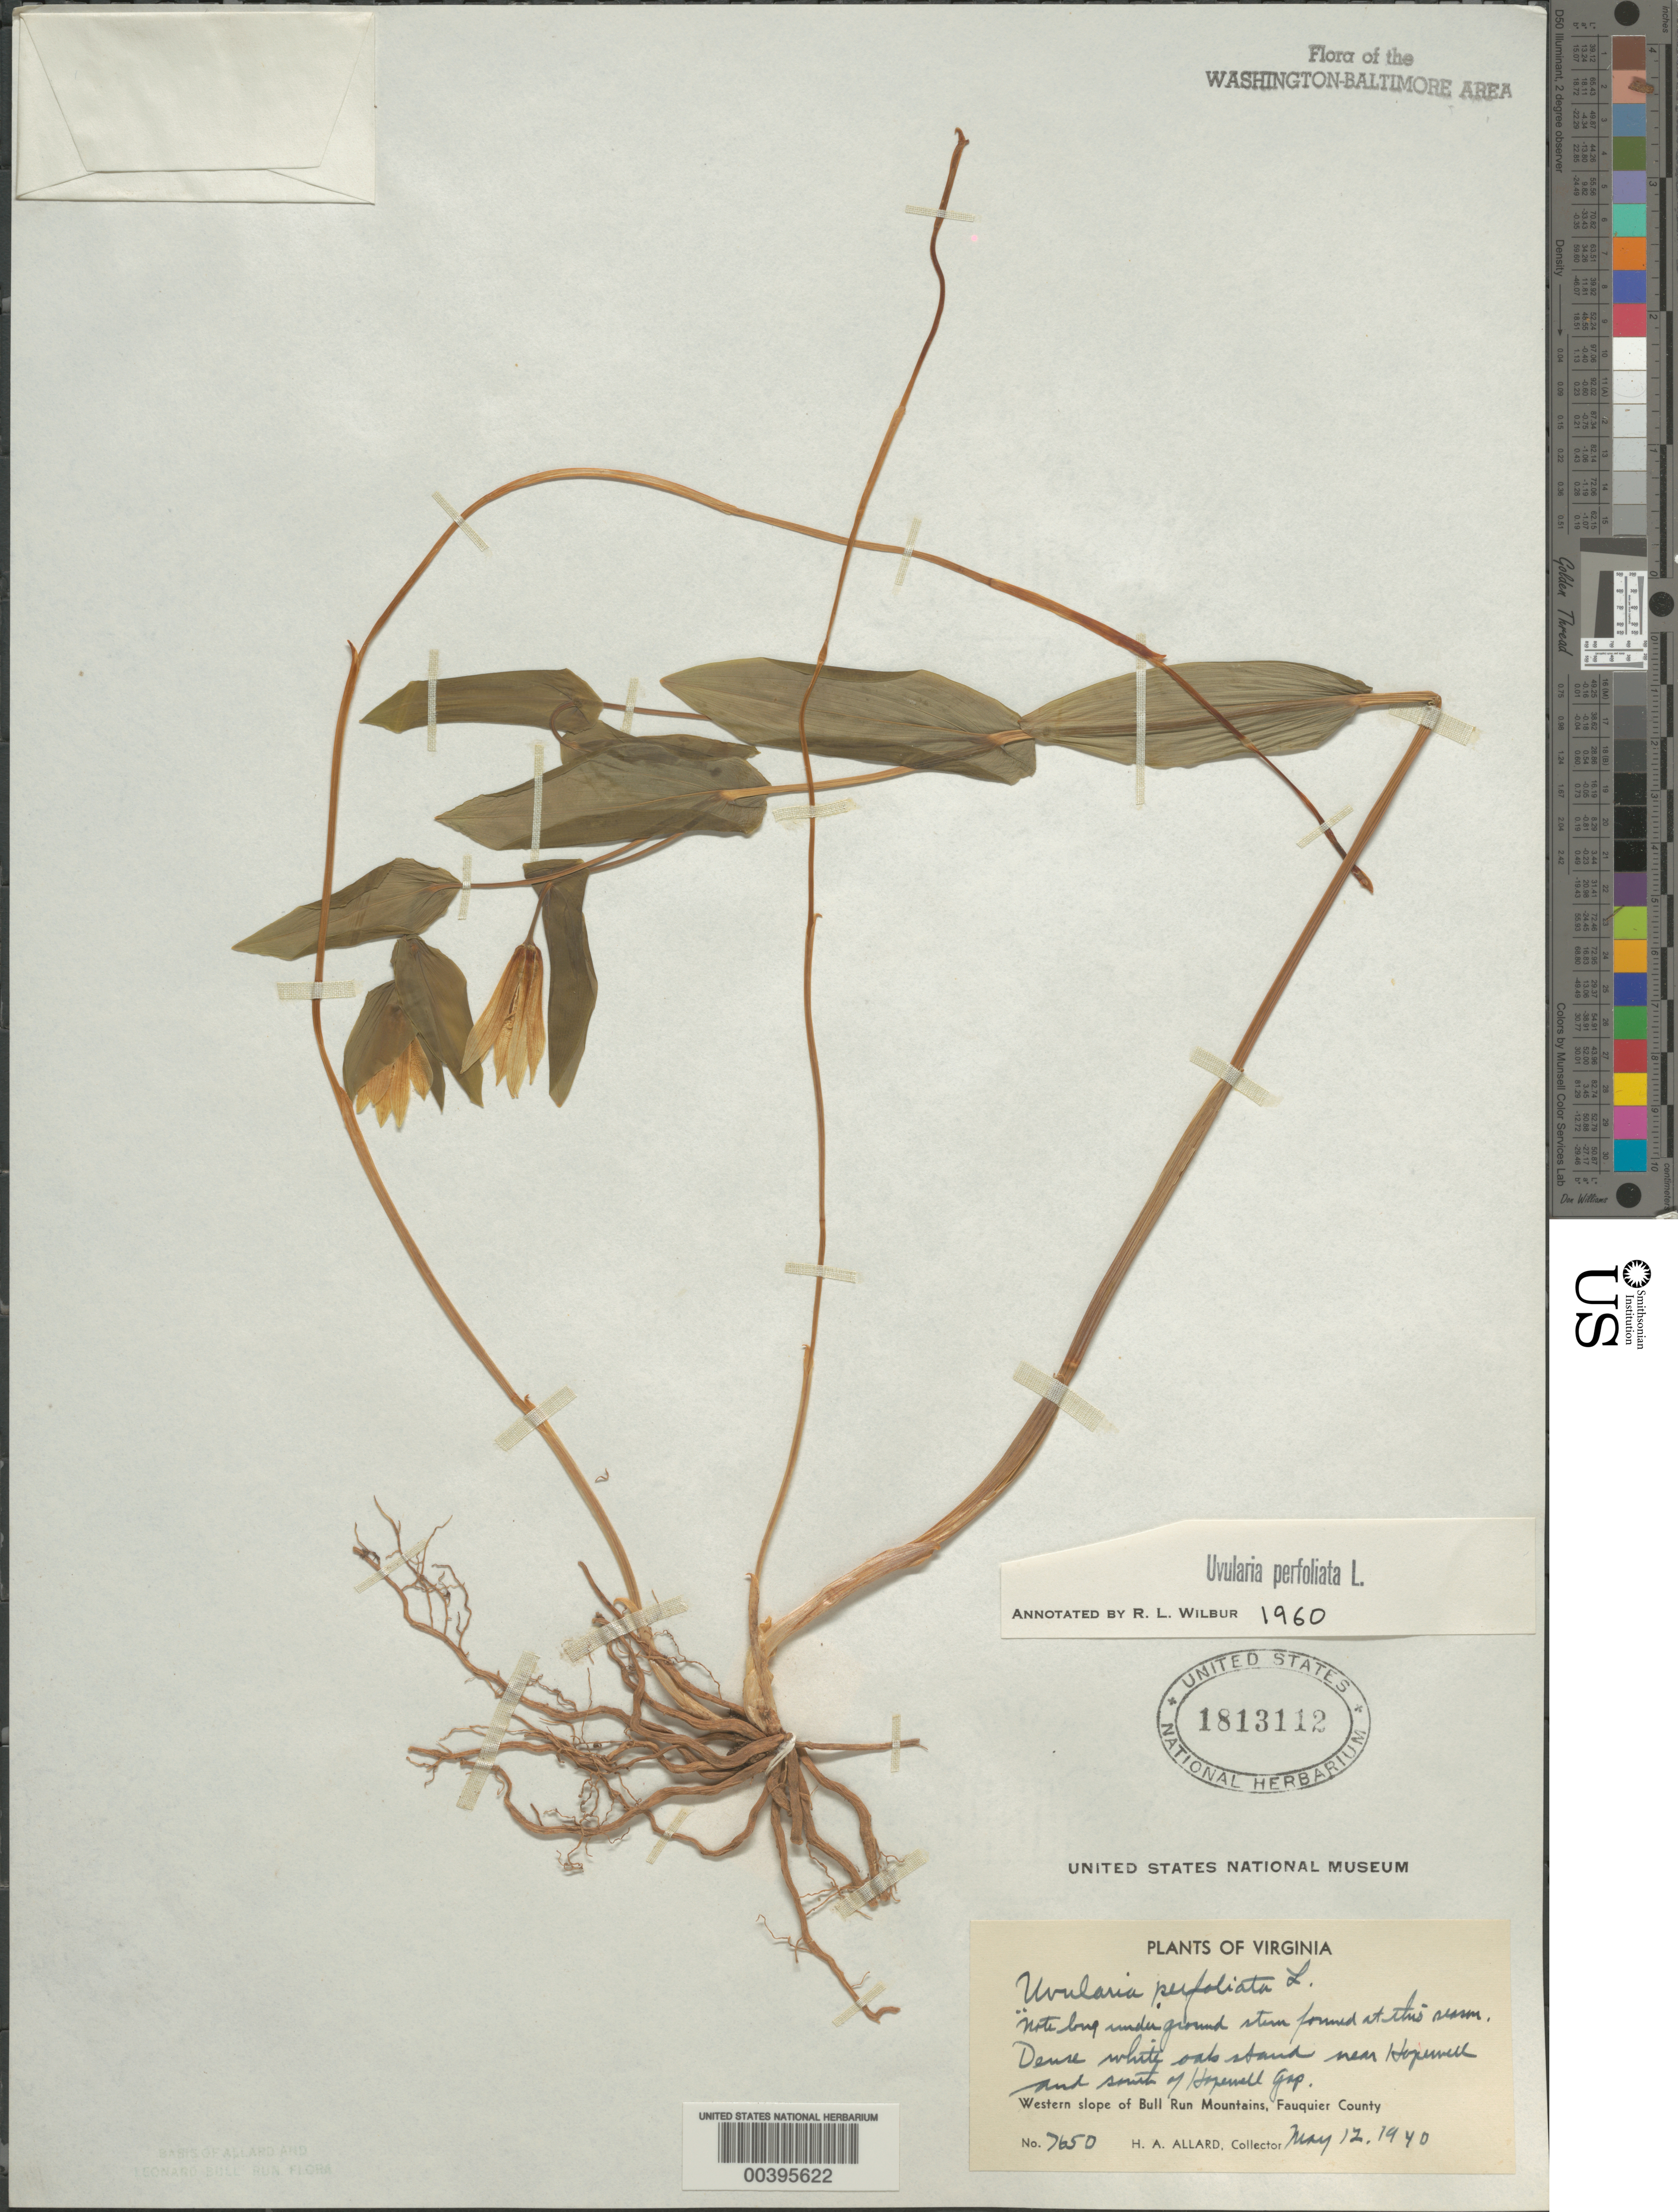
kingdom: Plantae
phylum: Tracheophyta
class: Liliopsida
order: Liliales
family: Colchicaceae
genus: Uvularia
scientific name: Uvularia perfoliata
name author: L.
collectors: H. A. Allard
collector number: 7650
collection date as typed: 12 May 1940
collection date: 1940-05-12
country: United States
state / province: Virginia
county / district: Fauquier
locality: South of Hopewell Gap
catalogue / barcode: US 1813112